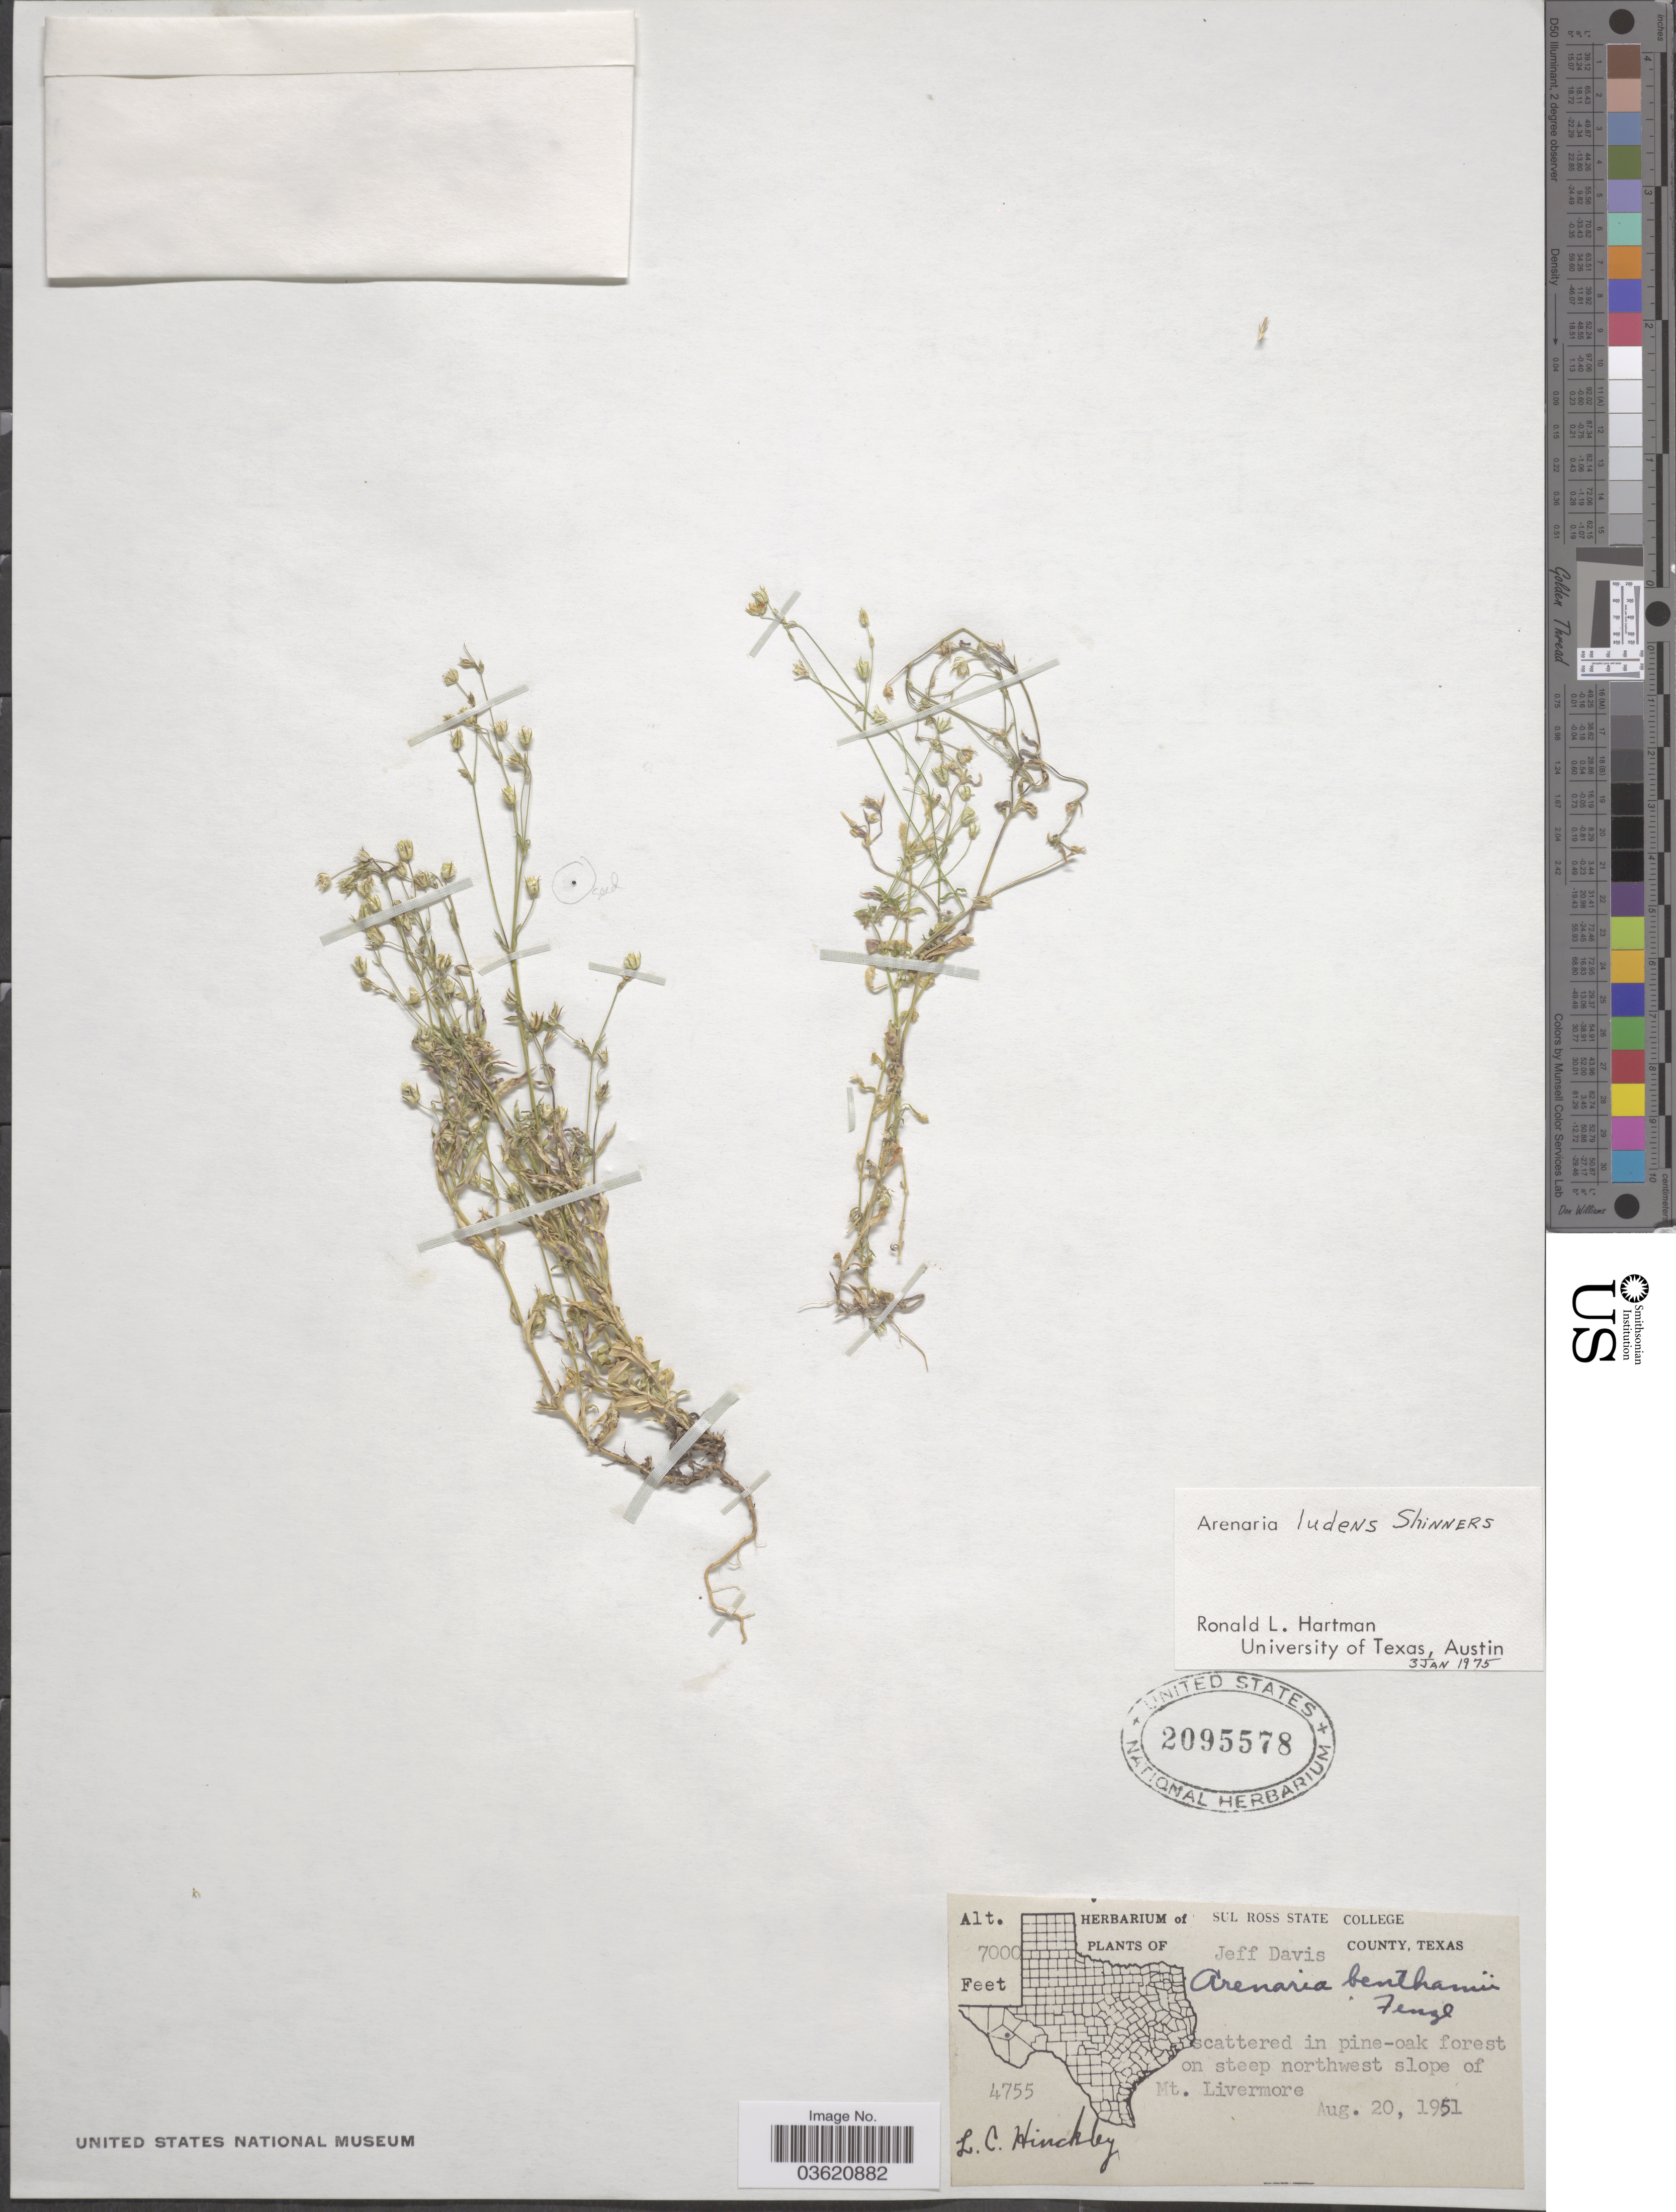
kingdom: Plantae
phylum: Tracheophyta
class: Magnoliopsida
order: Caryophyllales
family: Caryophyllaceae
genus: Arenaria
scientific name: Arenaria ludens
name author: Shinners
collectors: L. Hinckley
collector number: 4755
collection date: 1951-08-20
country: United States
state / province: Texas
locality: Jeff Davis County. On steep northwest slope of Mt. Livermore.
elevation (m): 2134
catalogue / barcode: US 2095578